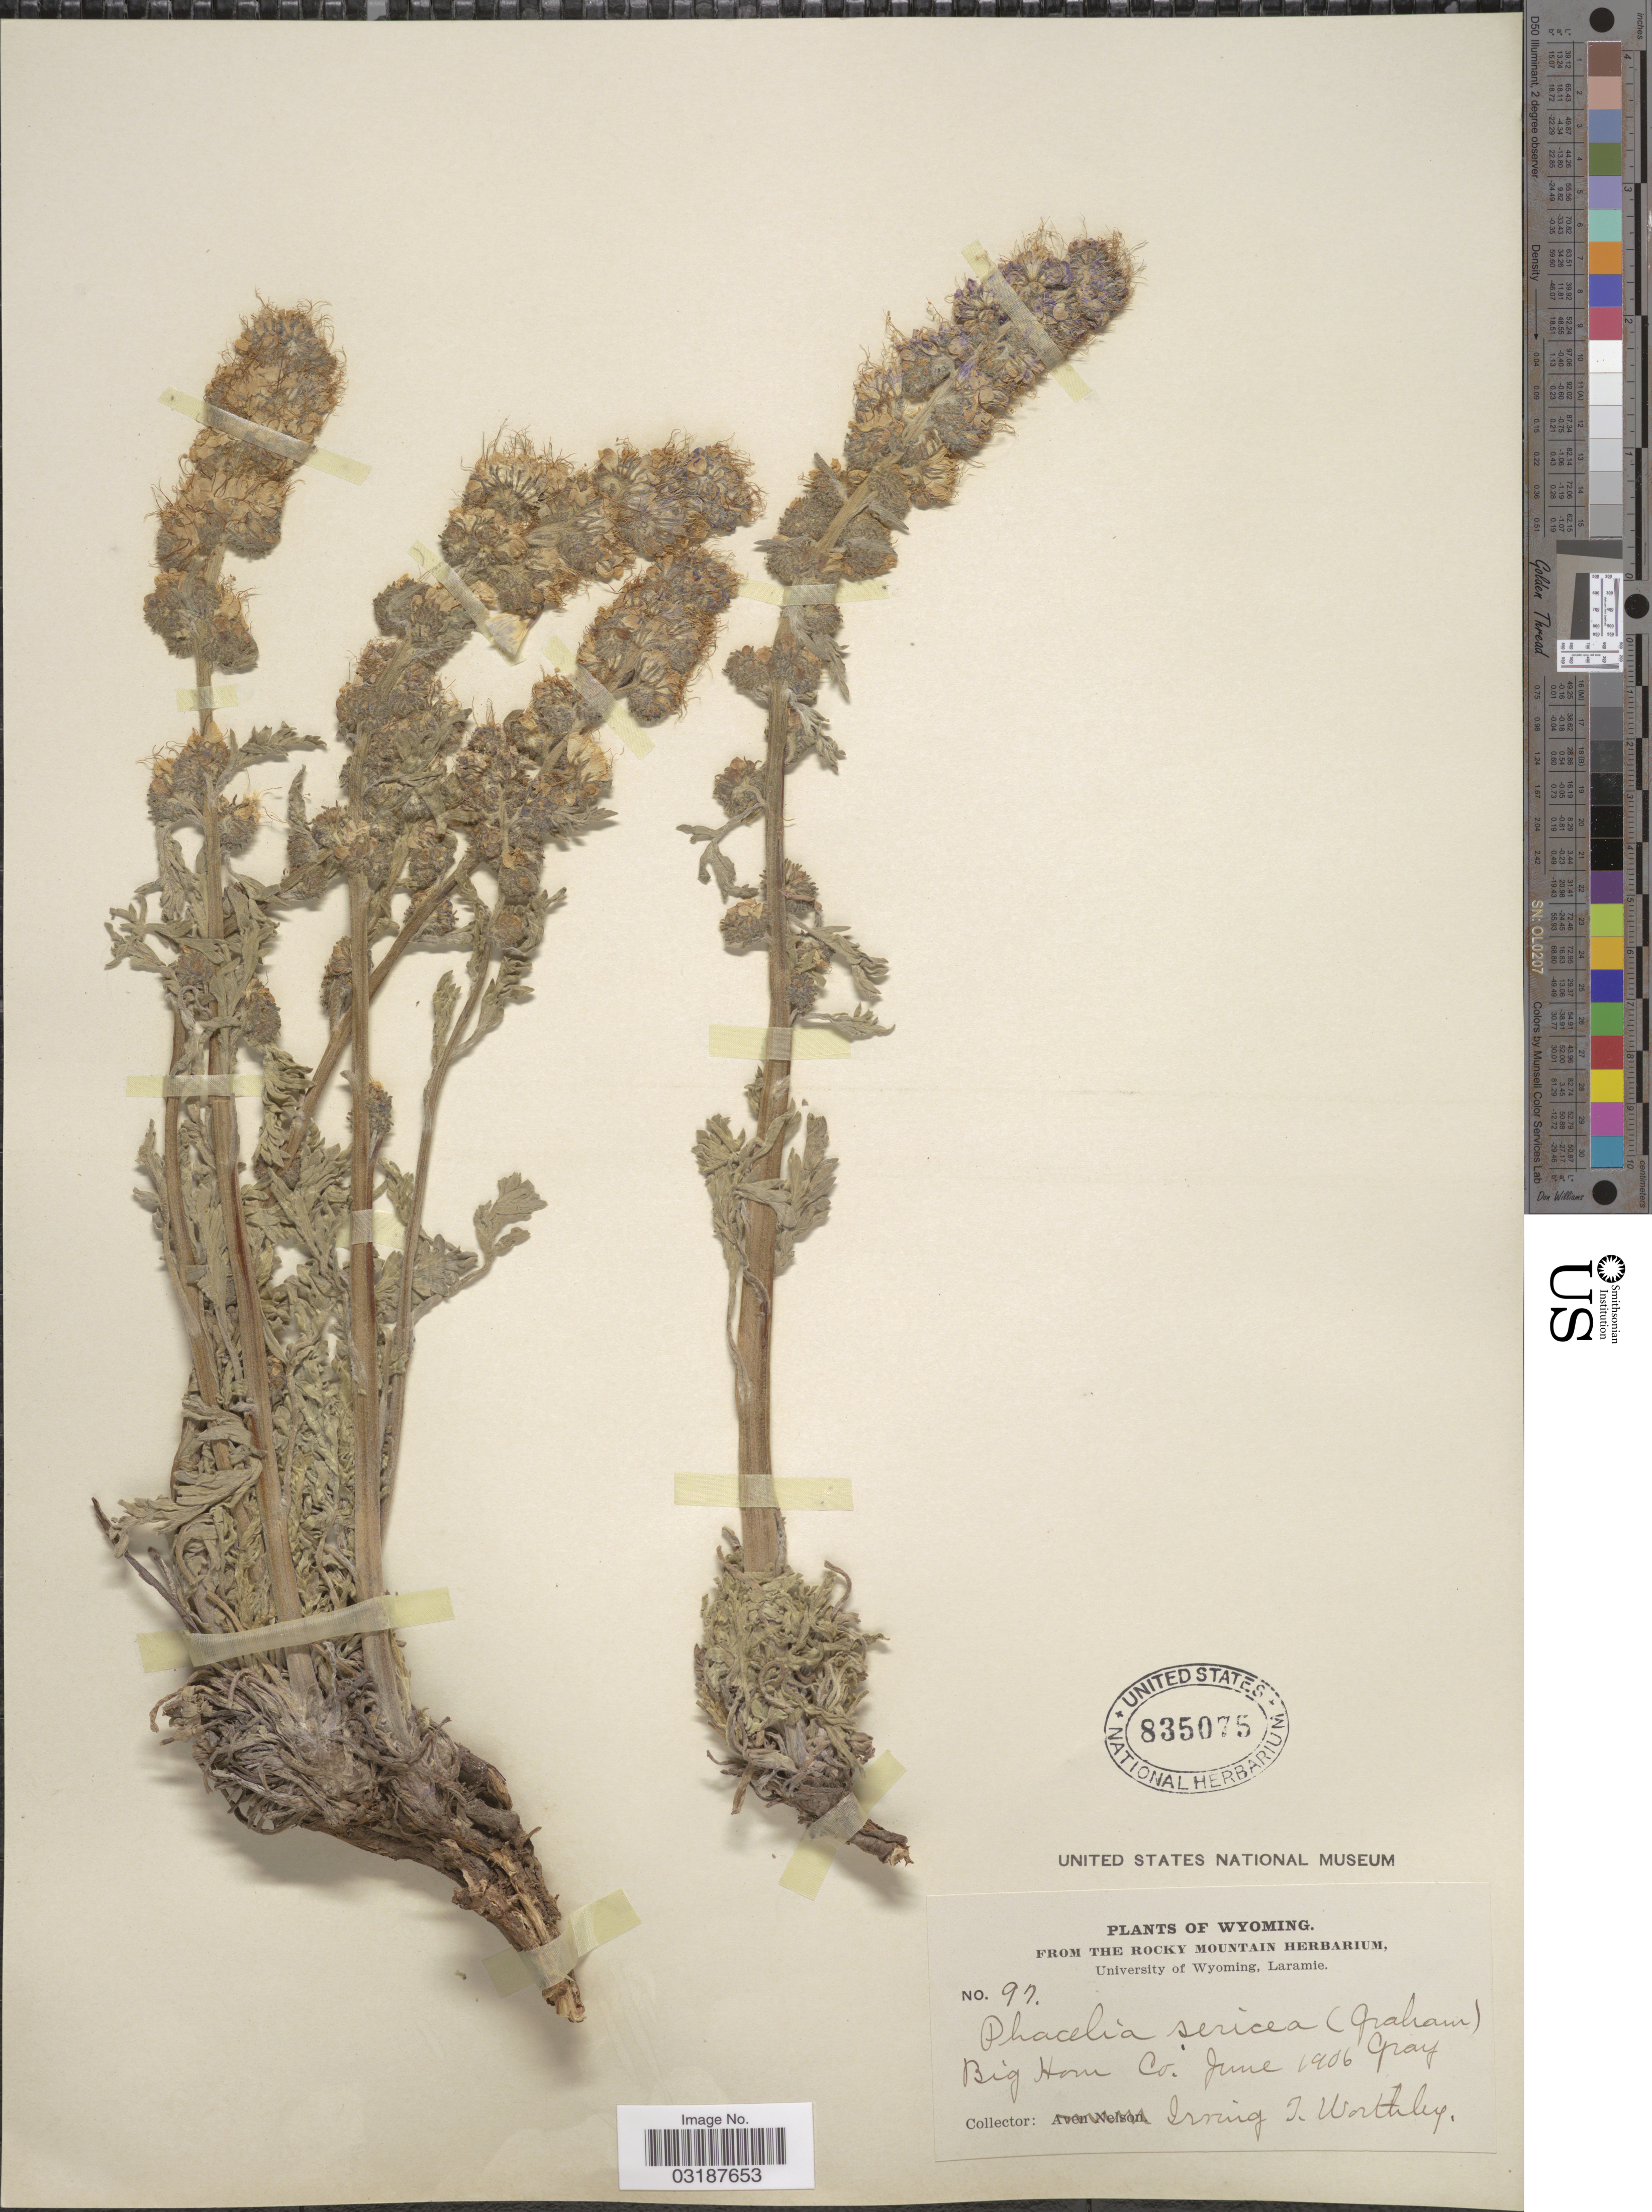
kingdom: Plantae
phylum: Tracheophyta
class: Magnoliopsida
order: Boraginales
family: Hydrophyllaceae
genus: Phacelia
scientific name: Phacelia sericea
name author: (Graham) A. Gray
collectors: I. Worthley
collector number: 97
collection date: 1906-06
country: United States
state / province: Wyoming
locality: Big Horn Co.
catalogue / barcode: US 835075